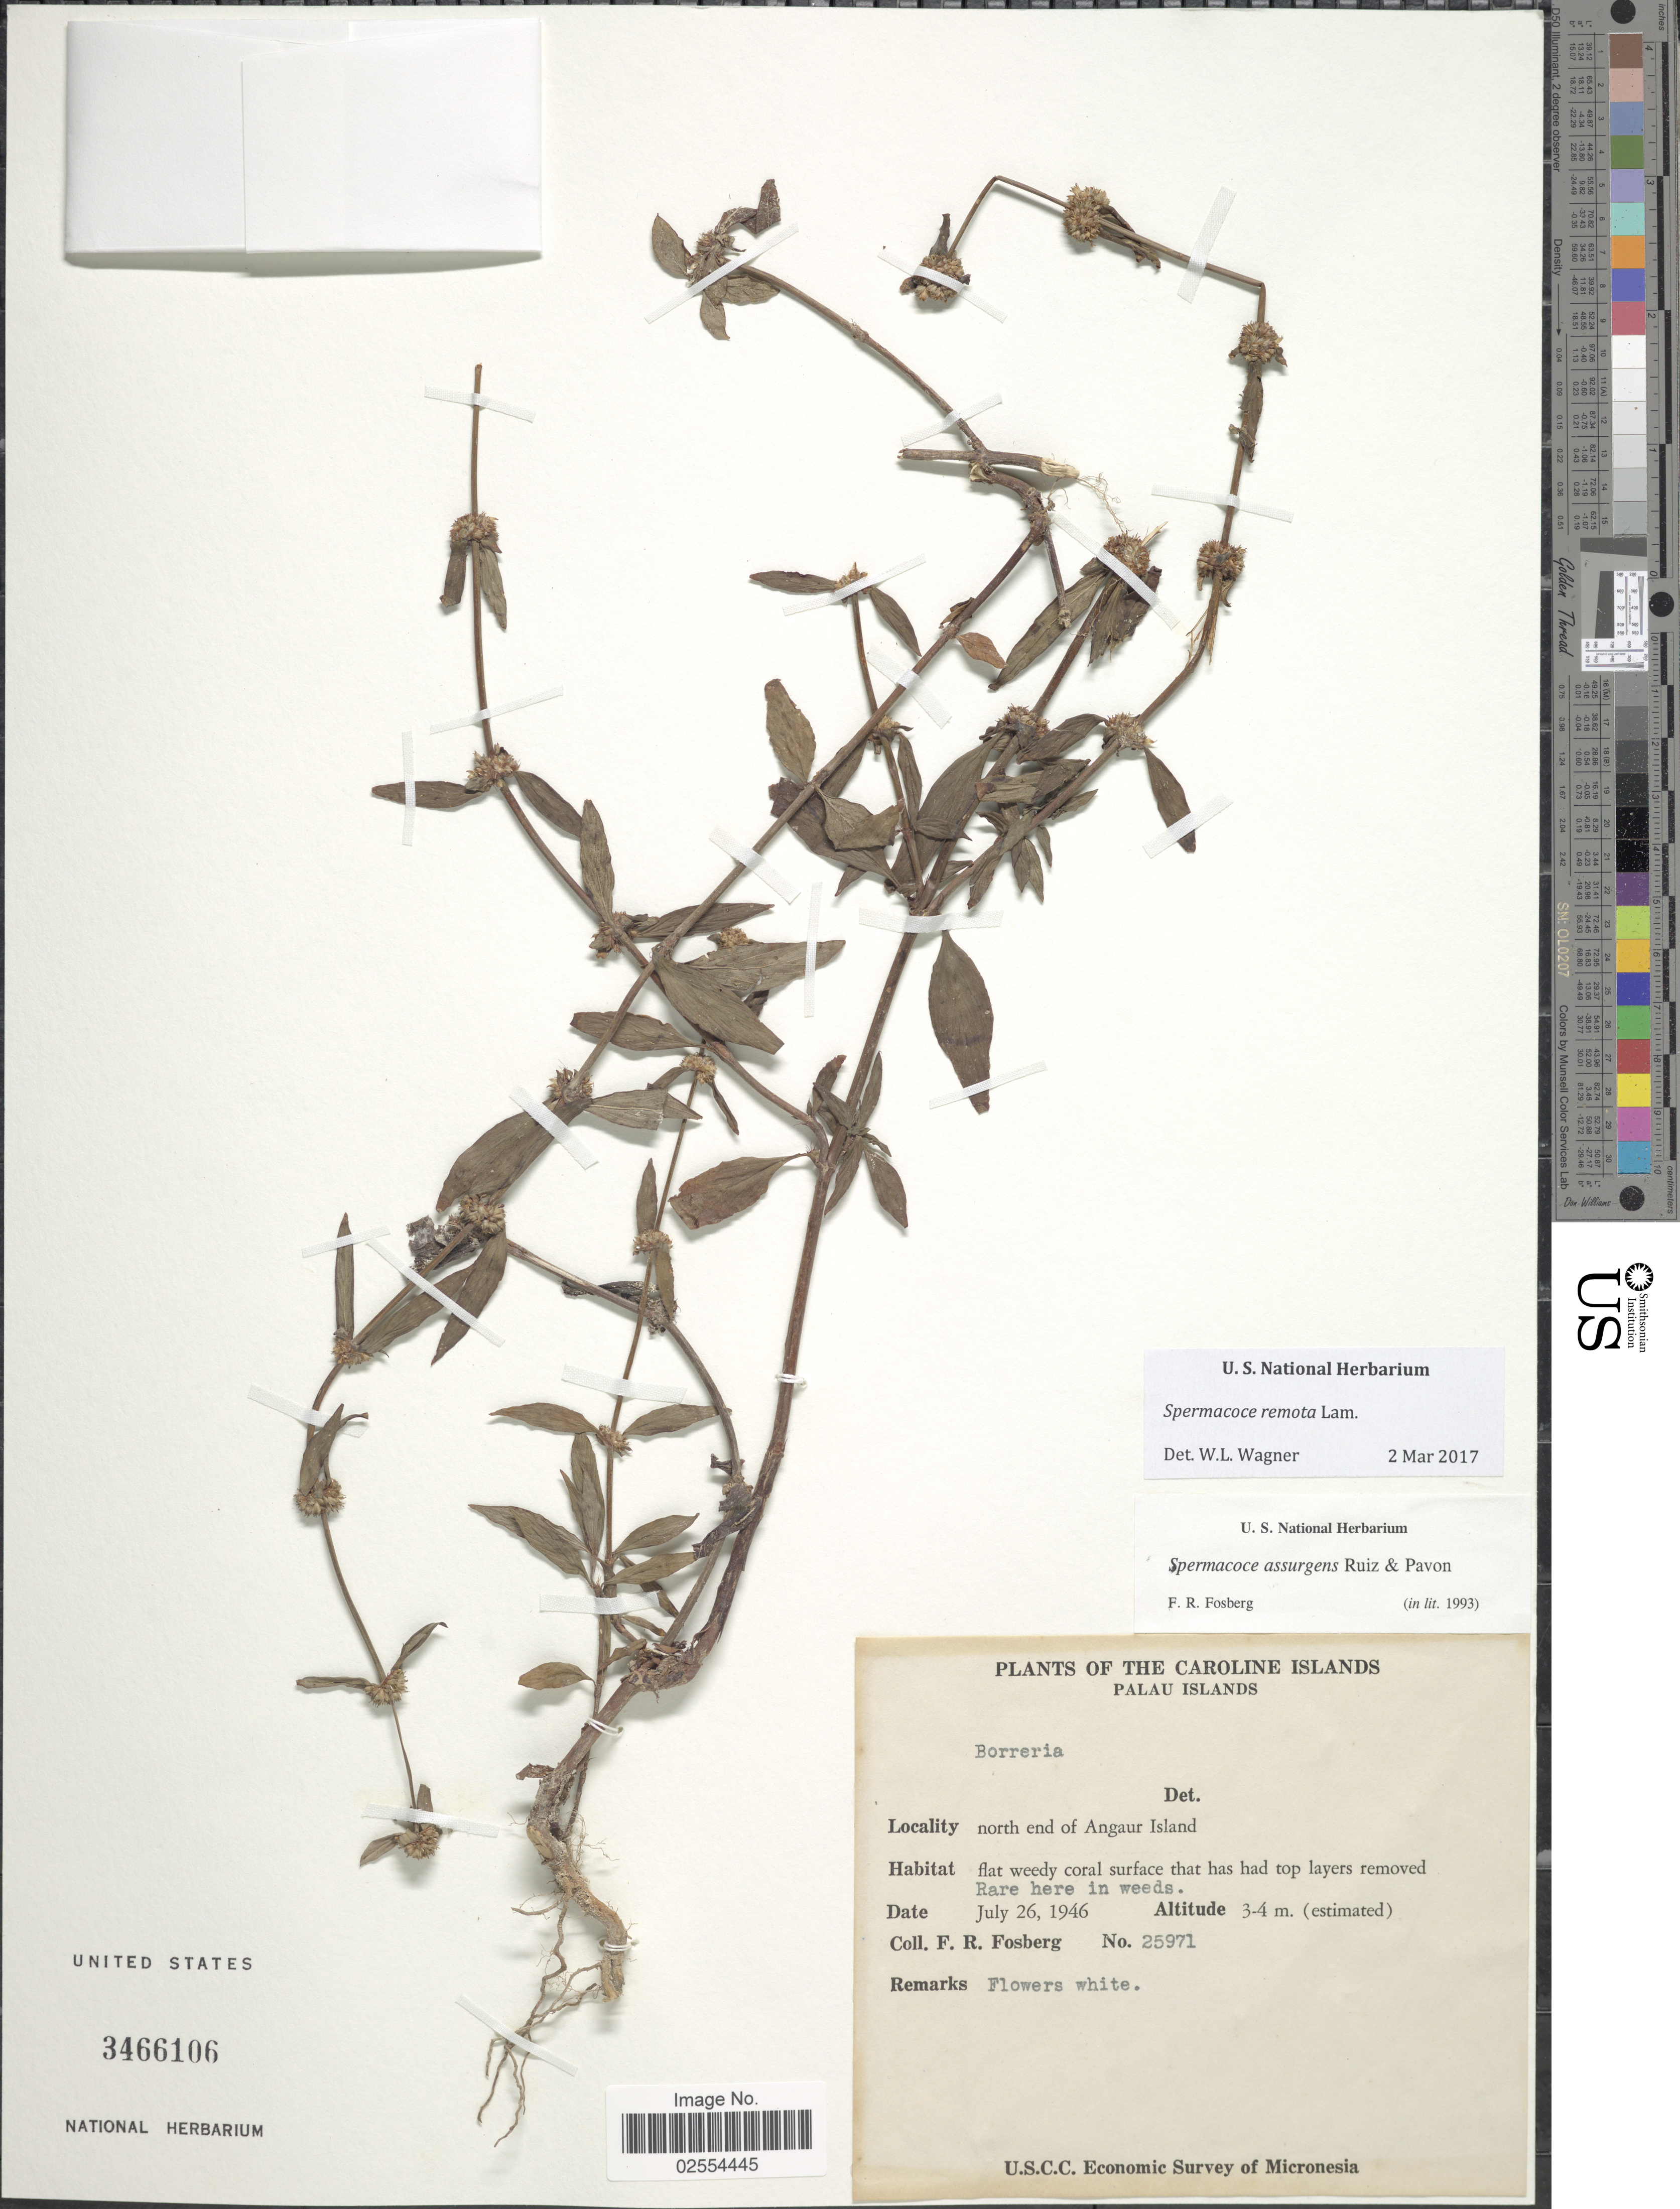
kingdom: Plantae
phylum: Tracheophyta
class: Magnoliopsida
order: Gentianales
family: Rubiaceae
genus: Spermacoce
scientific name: Spermacoce remota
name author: Lam.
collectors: F. R. Fosberg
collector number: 25971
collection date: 1946-07-26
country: Palau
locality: Caroline Islands, Palau Islands, north end of Angaus Island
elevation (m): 3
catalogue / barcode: US 3466106